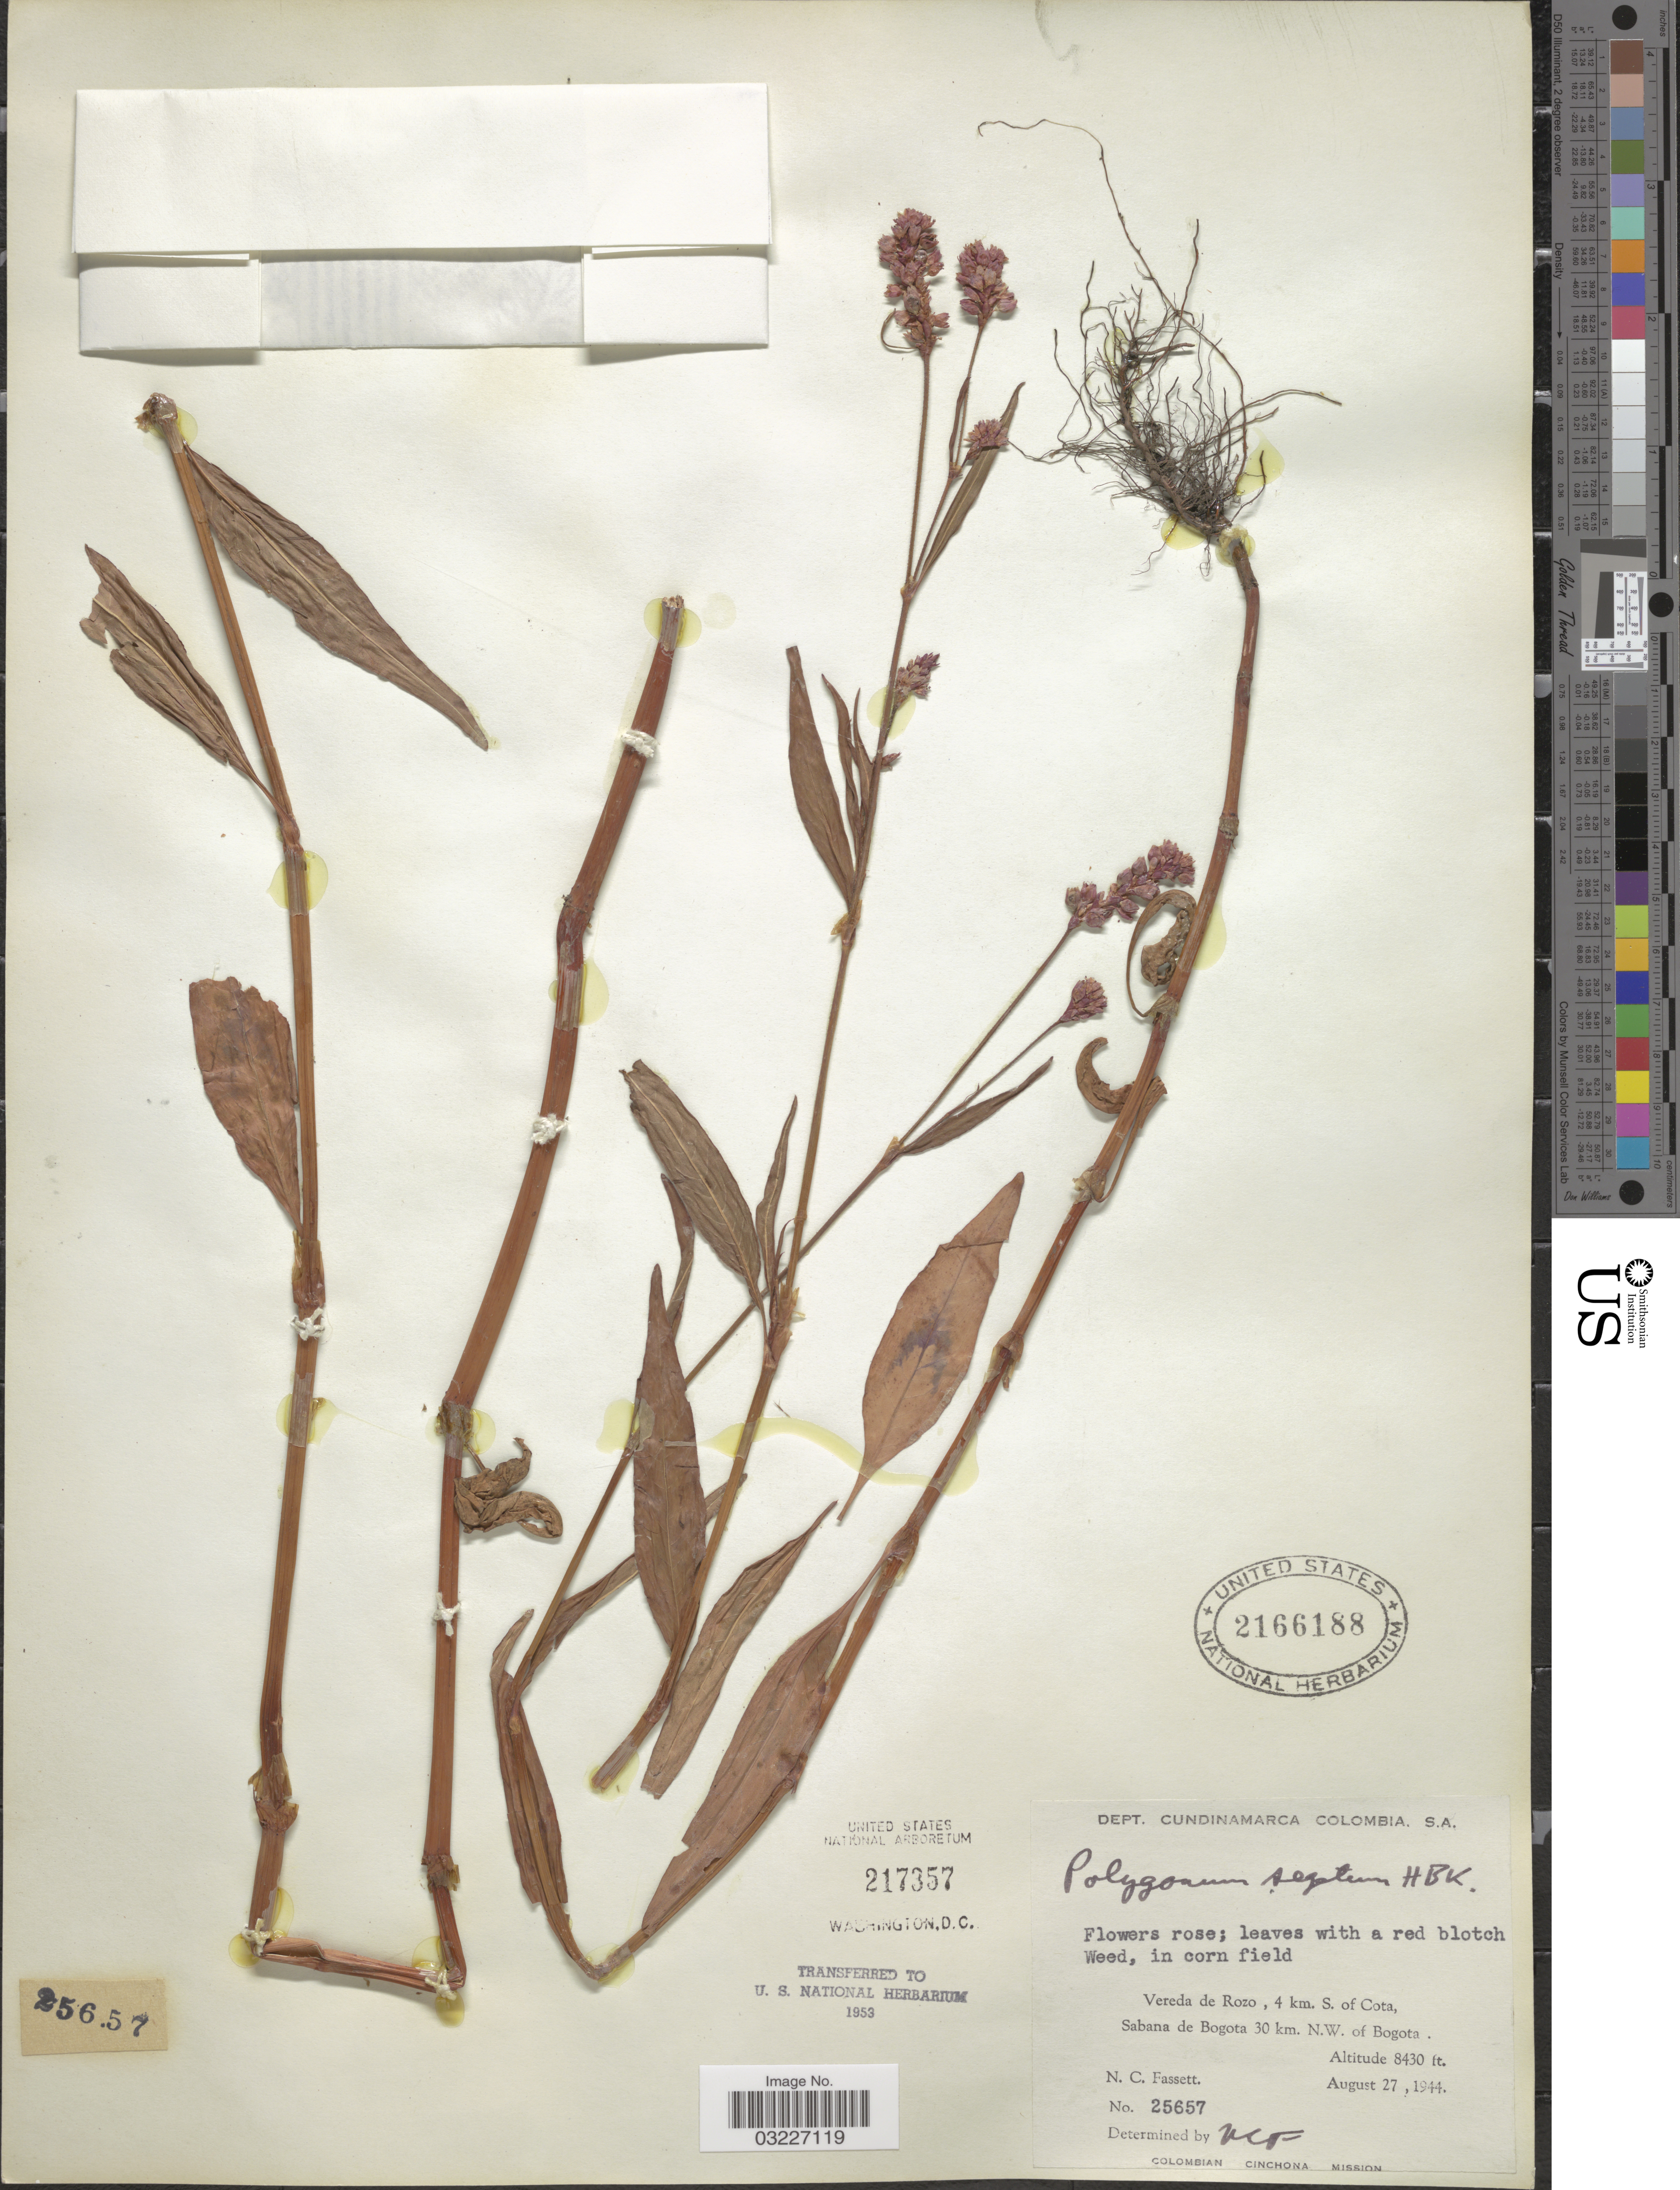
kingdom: Plantae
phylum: Tracheophyta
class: Magnoliopsida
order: Caryophyllales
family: Polygonaceae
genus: Polygonum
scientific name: Polygonum segetum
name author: Kunth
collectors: N. C. Fassett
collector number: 25657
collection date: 1944-08-27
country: Colombia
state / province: Cundinamarca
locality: Dept. Cundinamarca. Vereda de Rozo, 4 km. S. of Cota, Sabana de Bogota 30 km. N.W. of Bogota.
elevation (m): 2569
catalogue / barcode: US 2166188